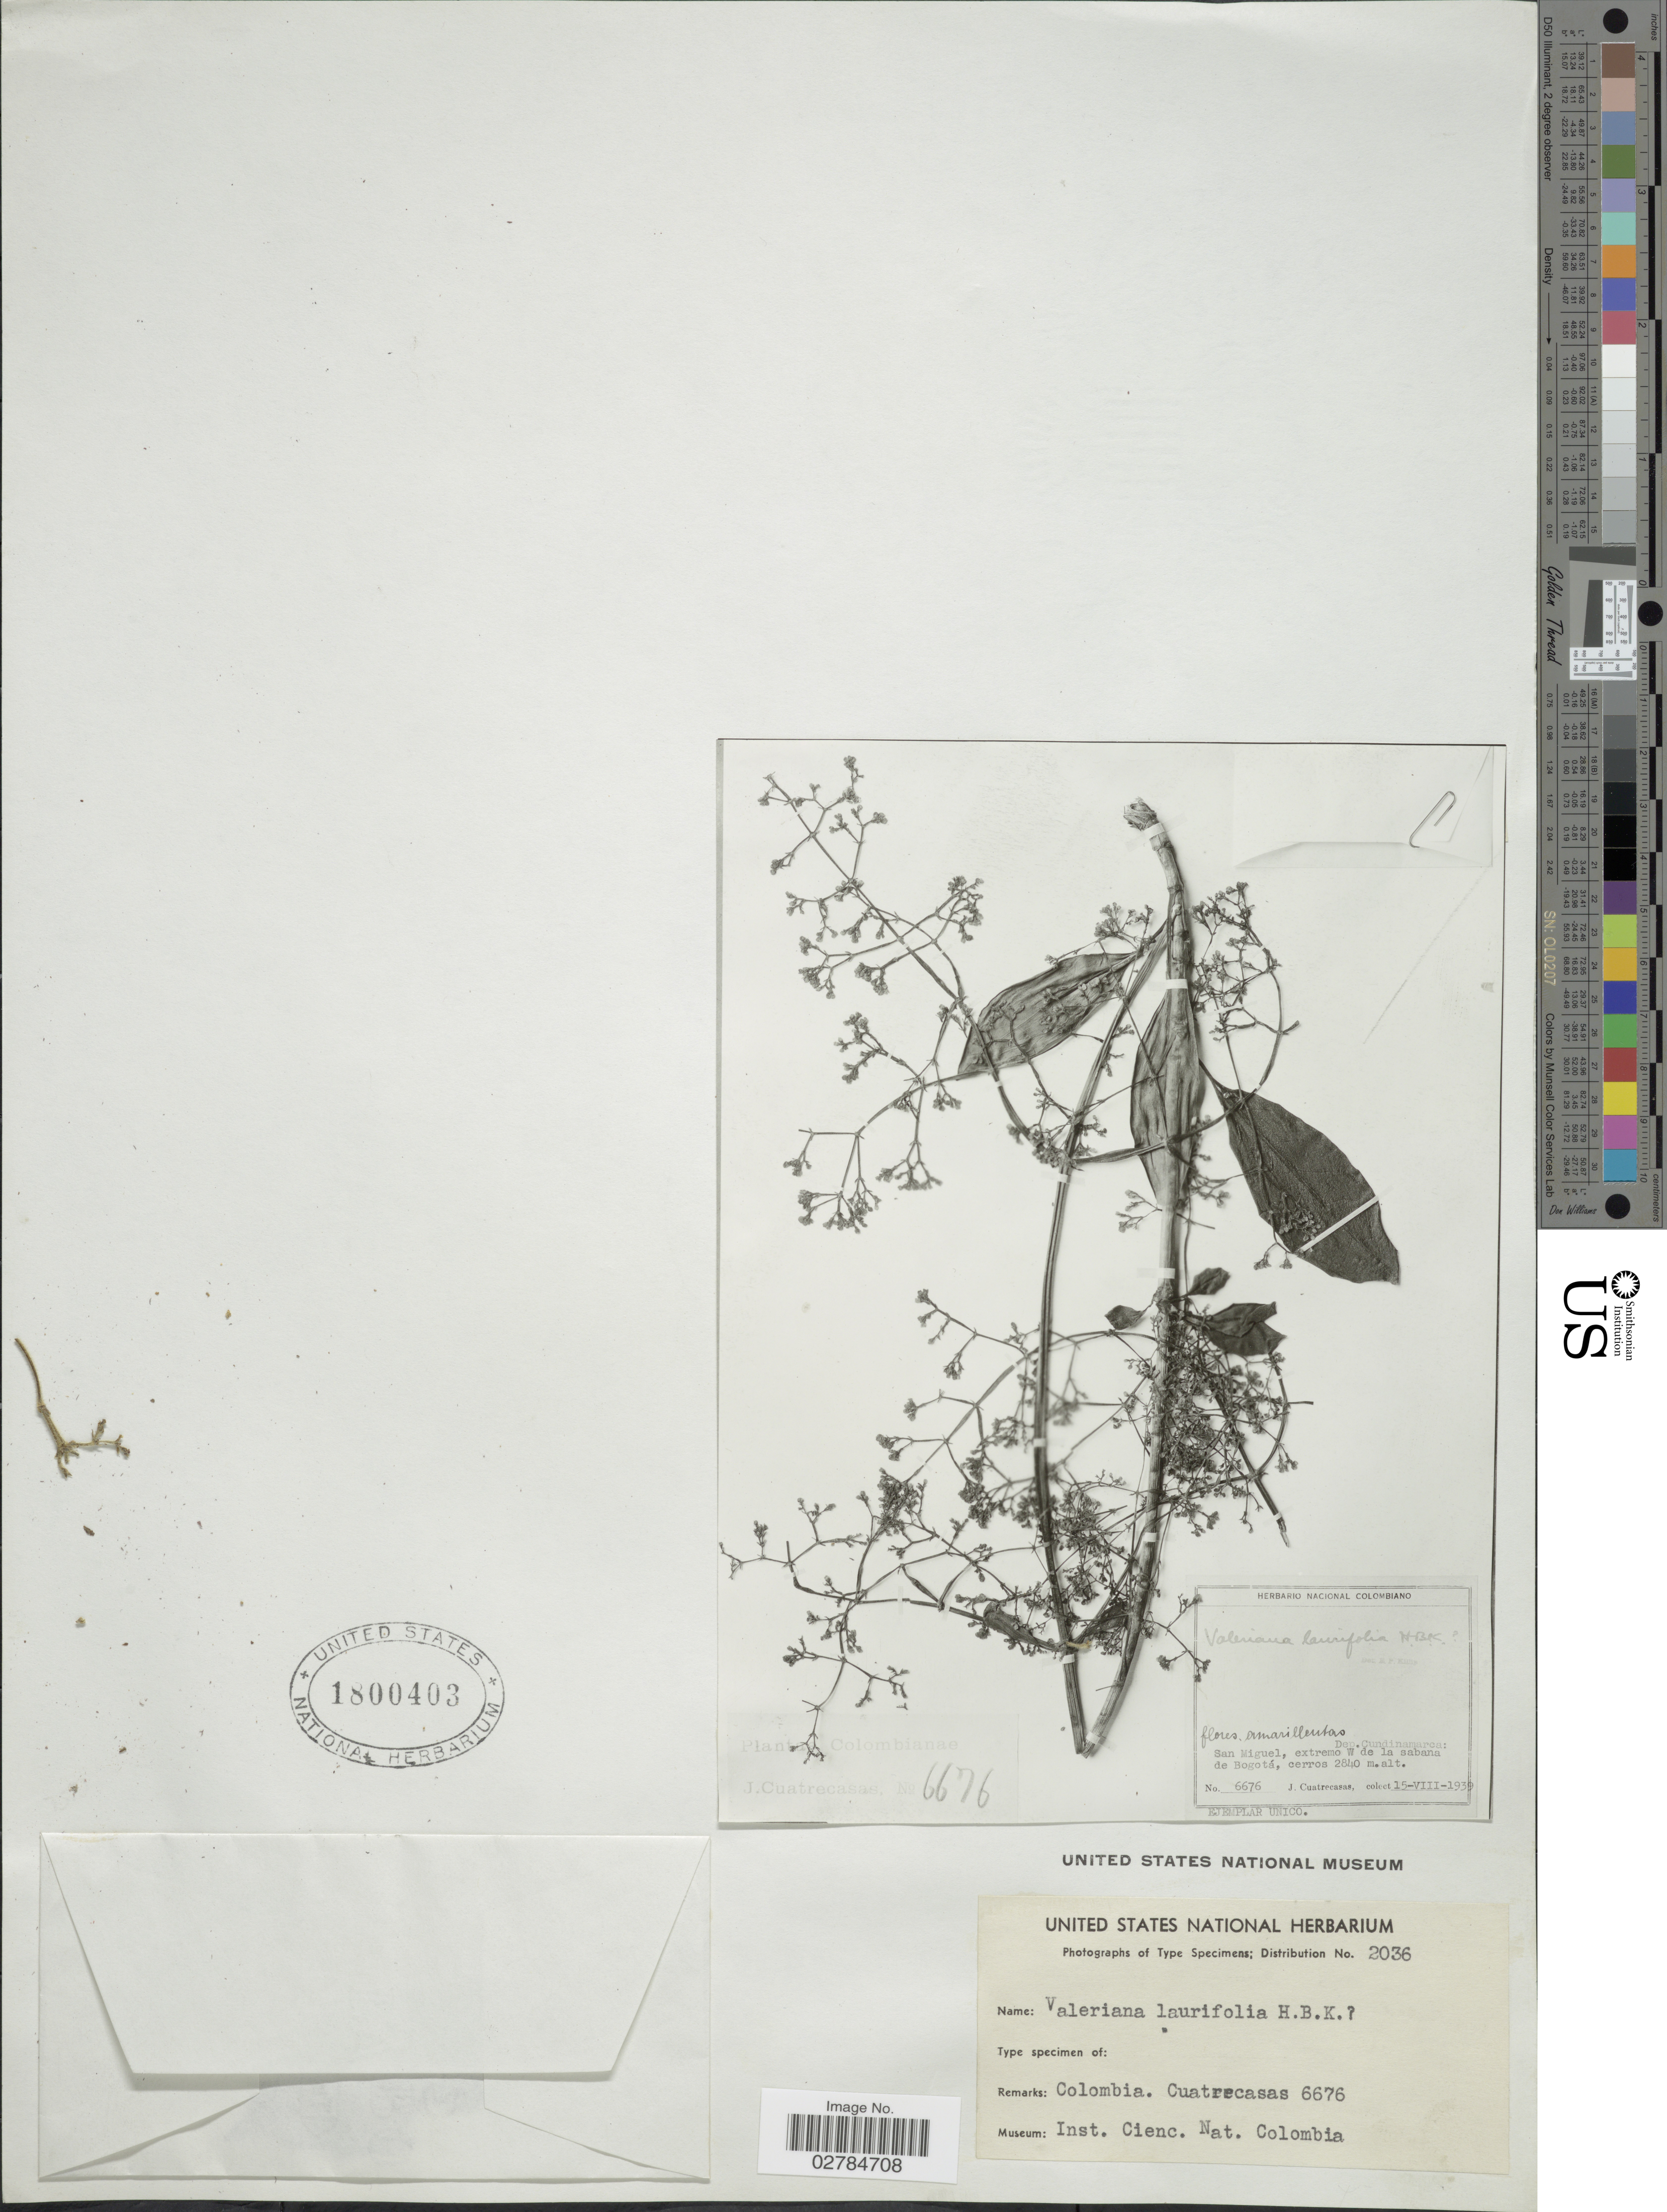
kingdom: Plantae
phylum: Tracheophyta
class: Magnoliopsida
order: Dipsacales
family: Caprifoliaceae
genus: Valeriana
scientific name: Valeriana laurifolia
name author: Kunth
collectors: J. Cuatrecasas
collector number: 6676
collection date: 1939-08-15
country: Colombia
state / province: Cundinamarca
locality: Dep. Cundinamarca. San Miguel, extremo W de la sabana de Bogotá.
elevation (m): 2840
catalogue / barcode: US 1800403